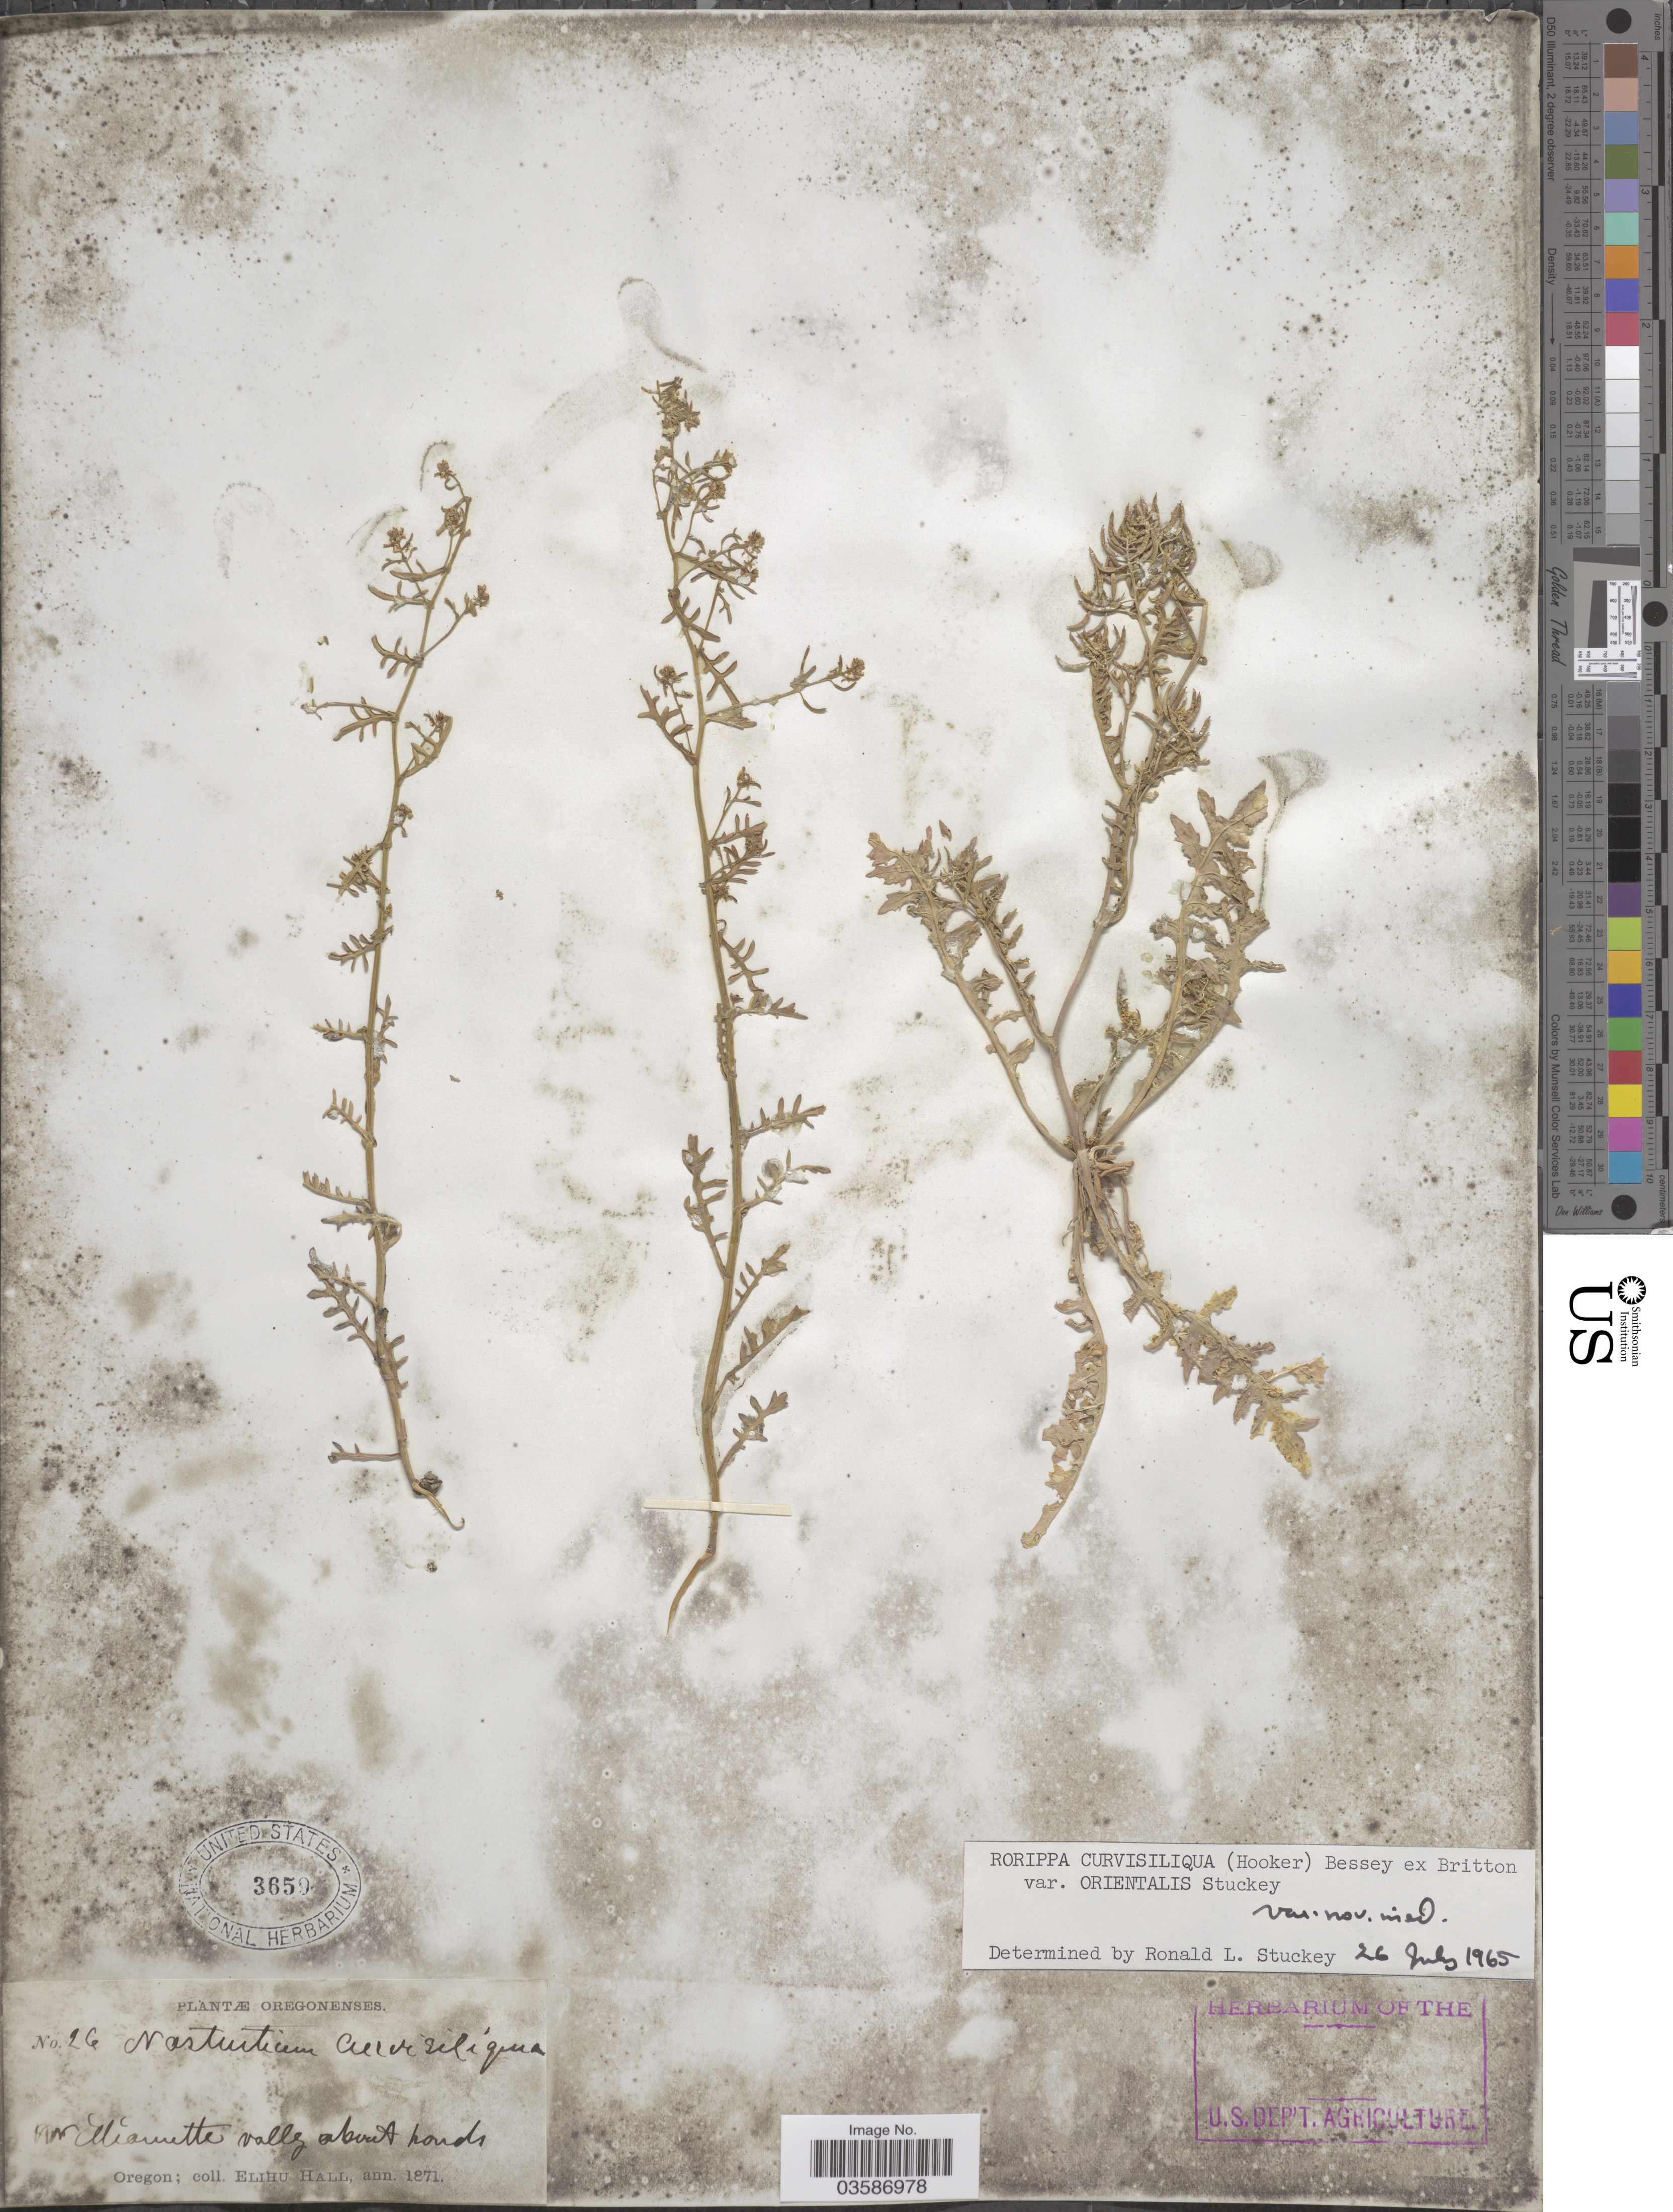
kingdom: Plantae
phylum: Tracheophyta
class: Magnoliopsida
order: Brassicales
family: Brassicaceae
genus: Rorippa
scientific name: Rorippa curvisiliqua var. orientalis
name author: Stuckey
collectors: E. Hall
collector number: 26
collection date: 1871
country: United States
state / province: Oregon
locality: Willamette valley about ponds.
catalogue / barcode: US 3659